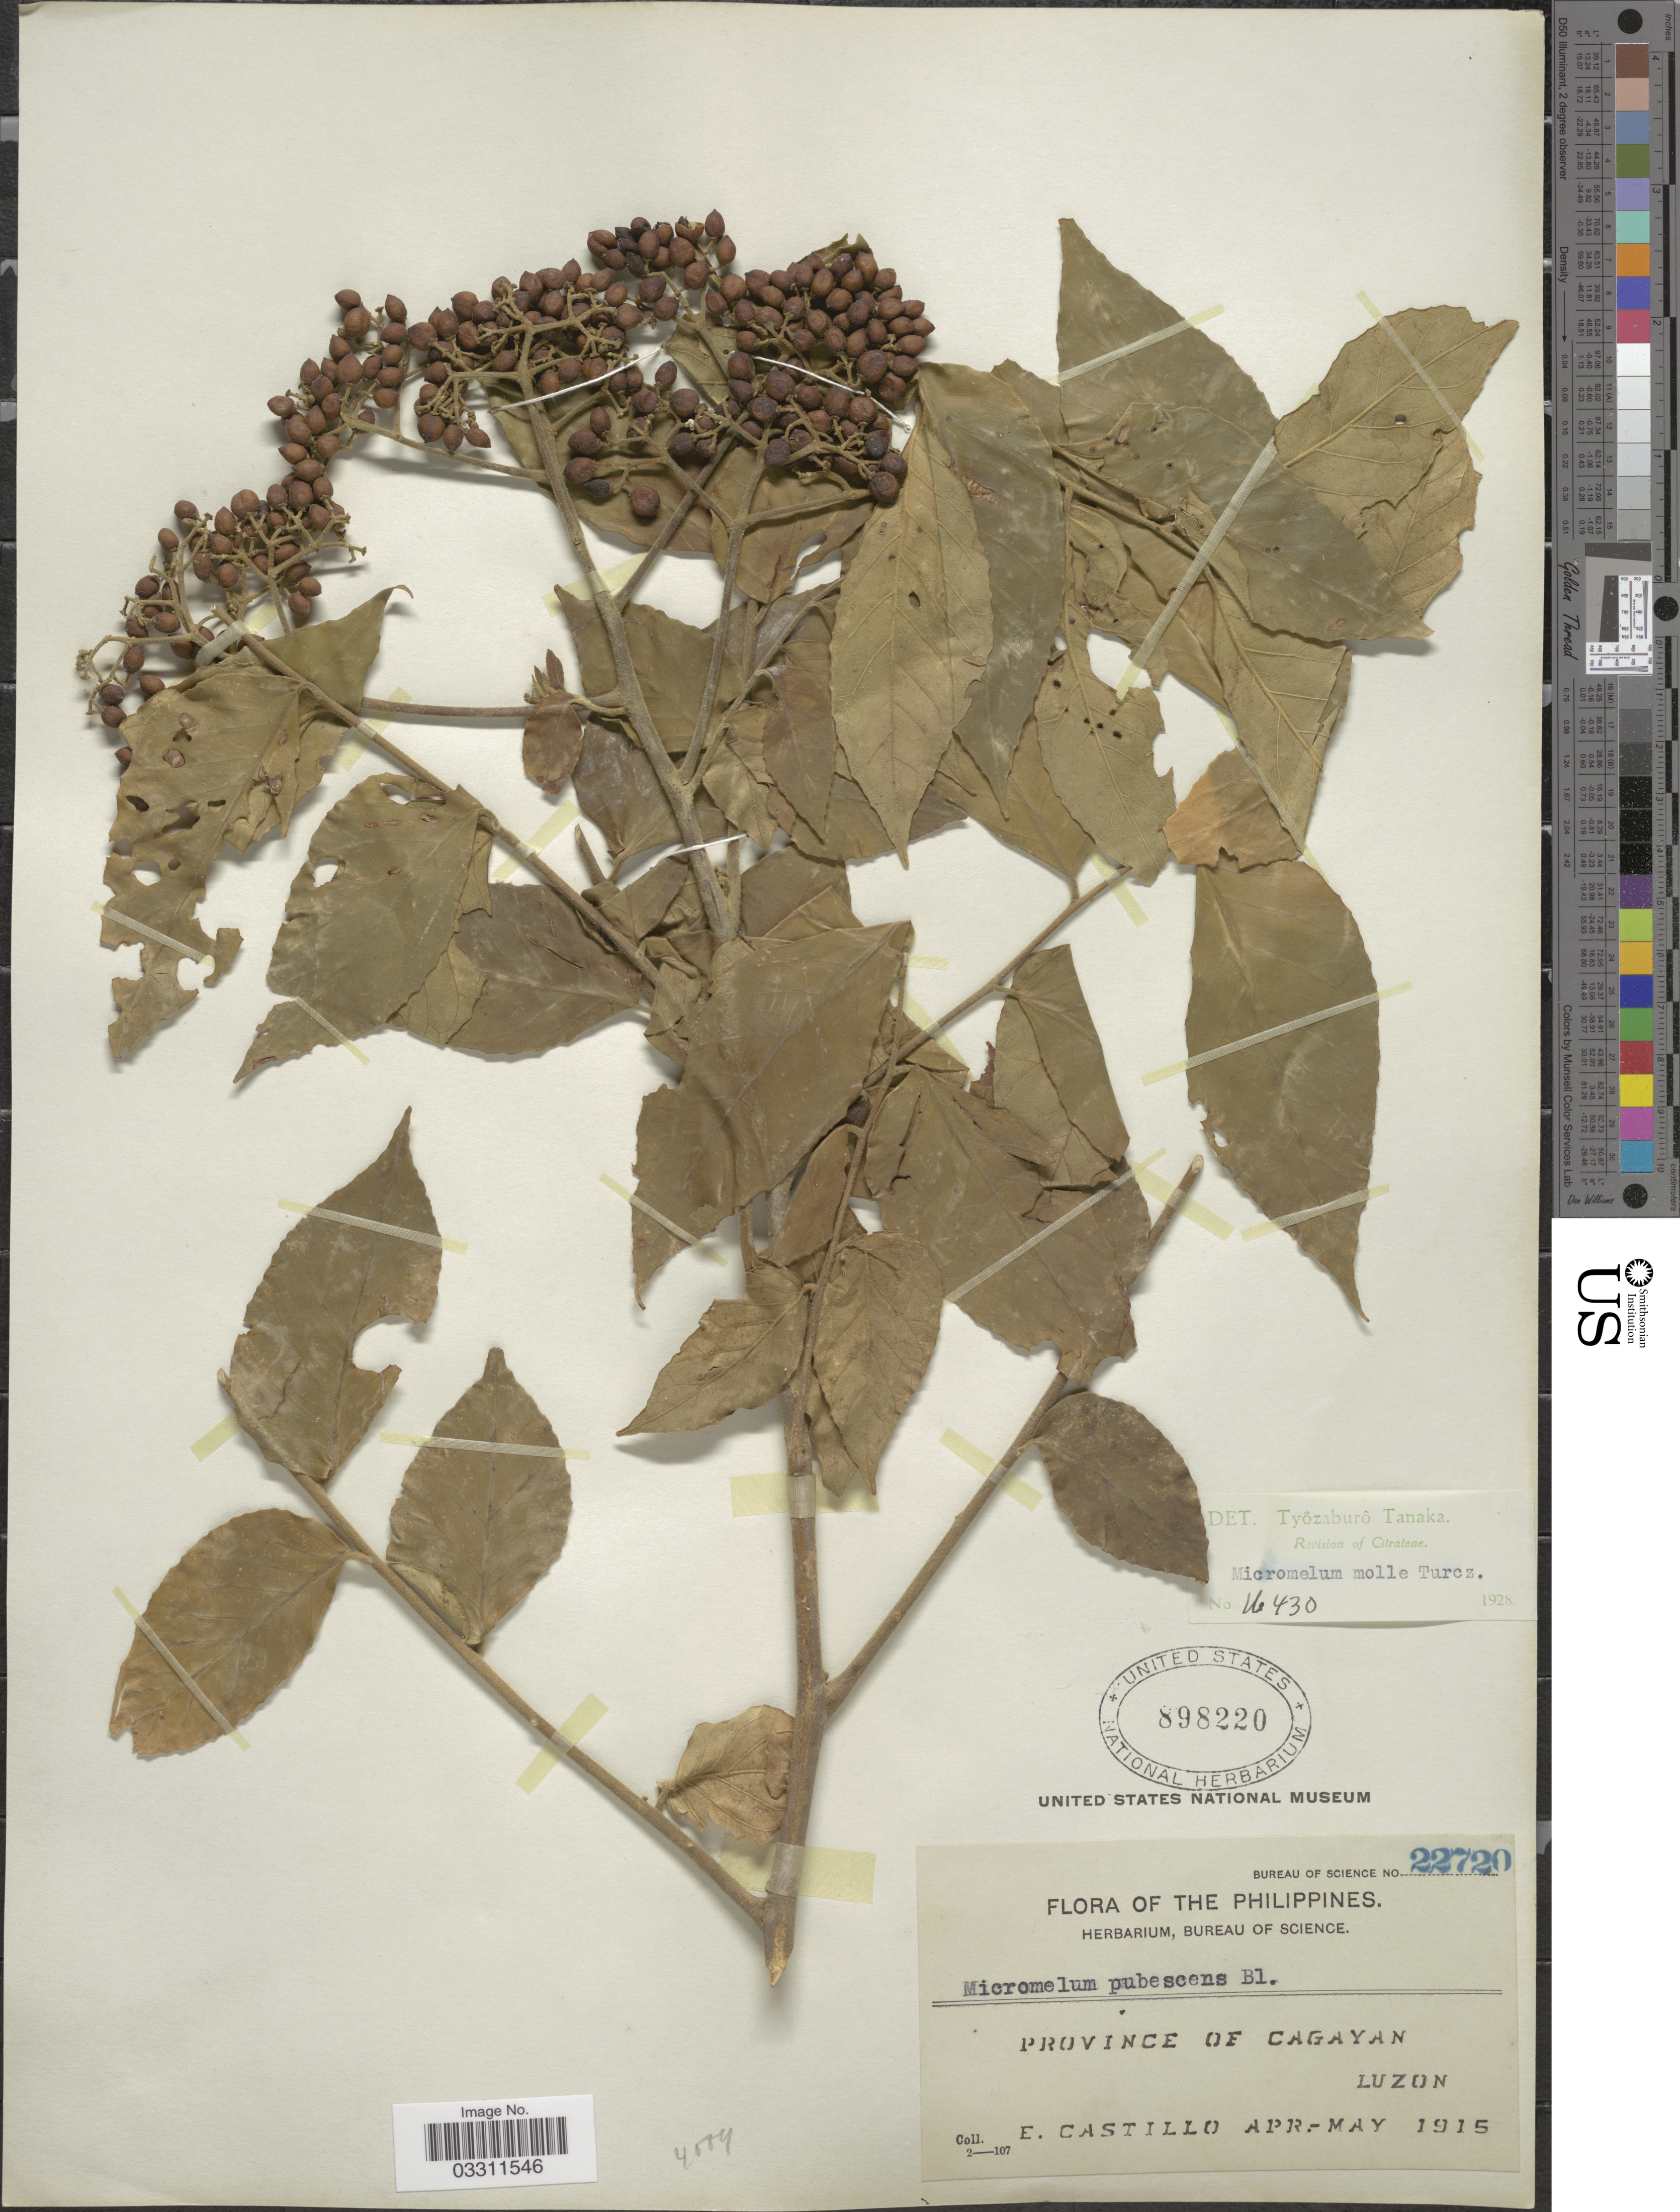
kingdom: Plantae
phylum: Tracheophyta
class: Magnoliopsida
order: Sapindales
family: Rutaceae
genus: Micromelum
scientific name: Micromelum molle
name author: Turcz.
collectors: E. Castillo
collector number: Bureau of Science 22720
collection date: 1915-04/1915-05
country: Philippines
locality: Province of Cagayan, Luzon.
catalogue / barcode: US 898220